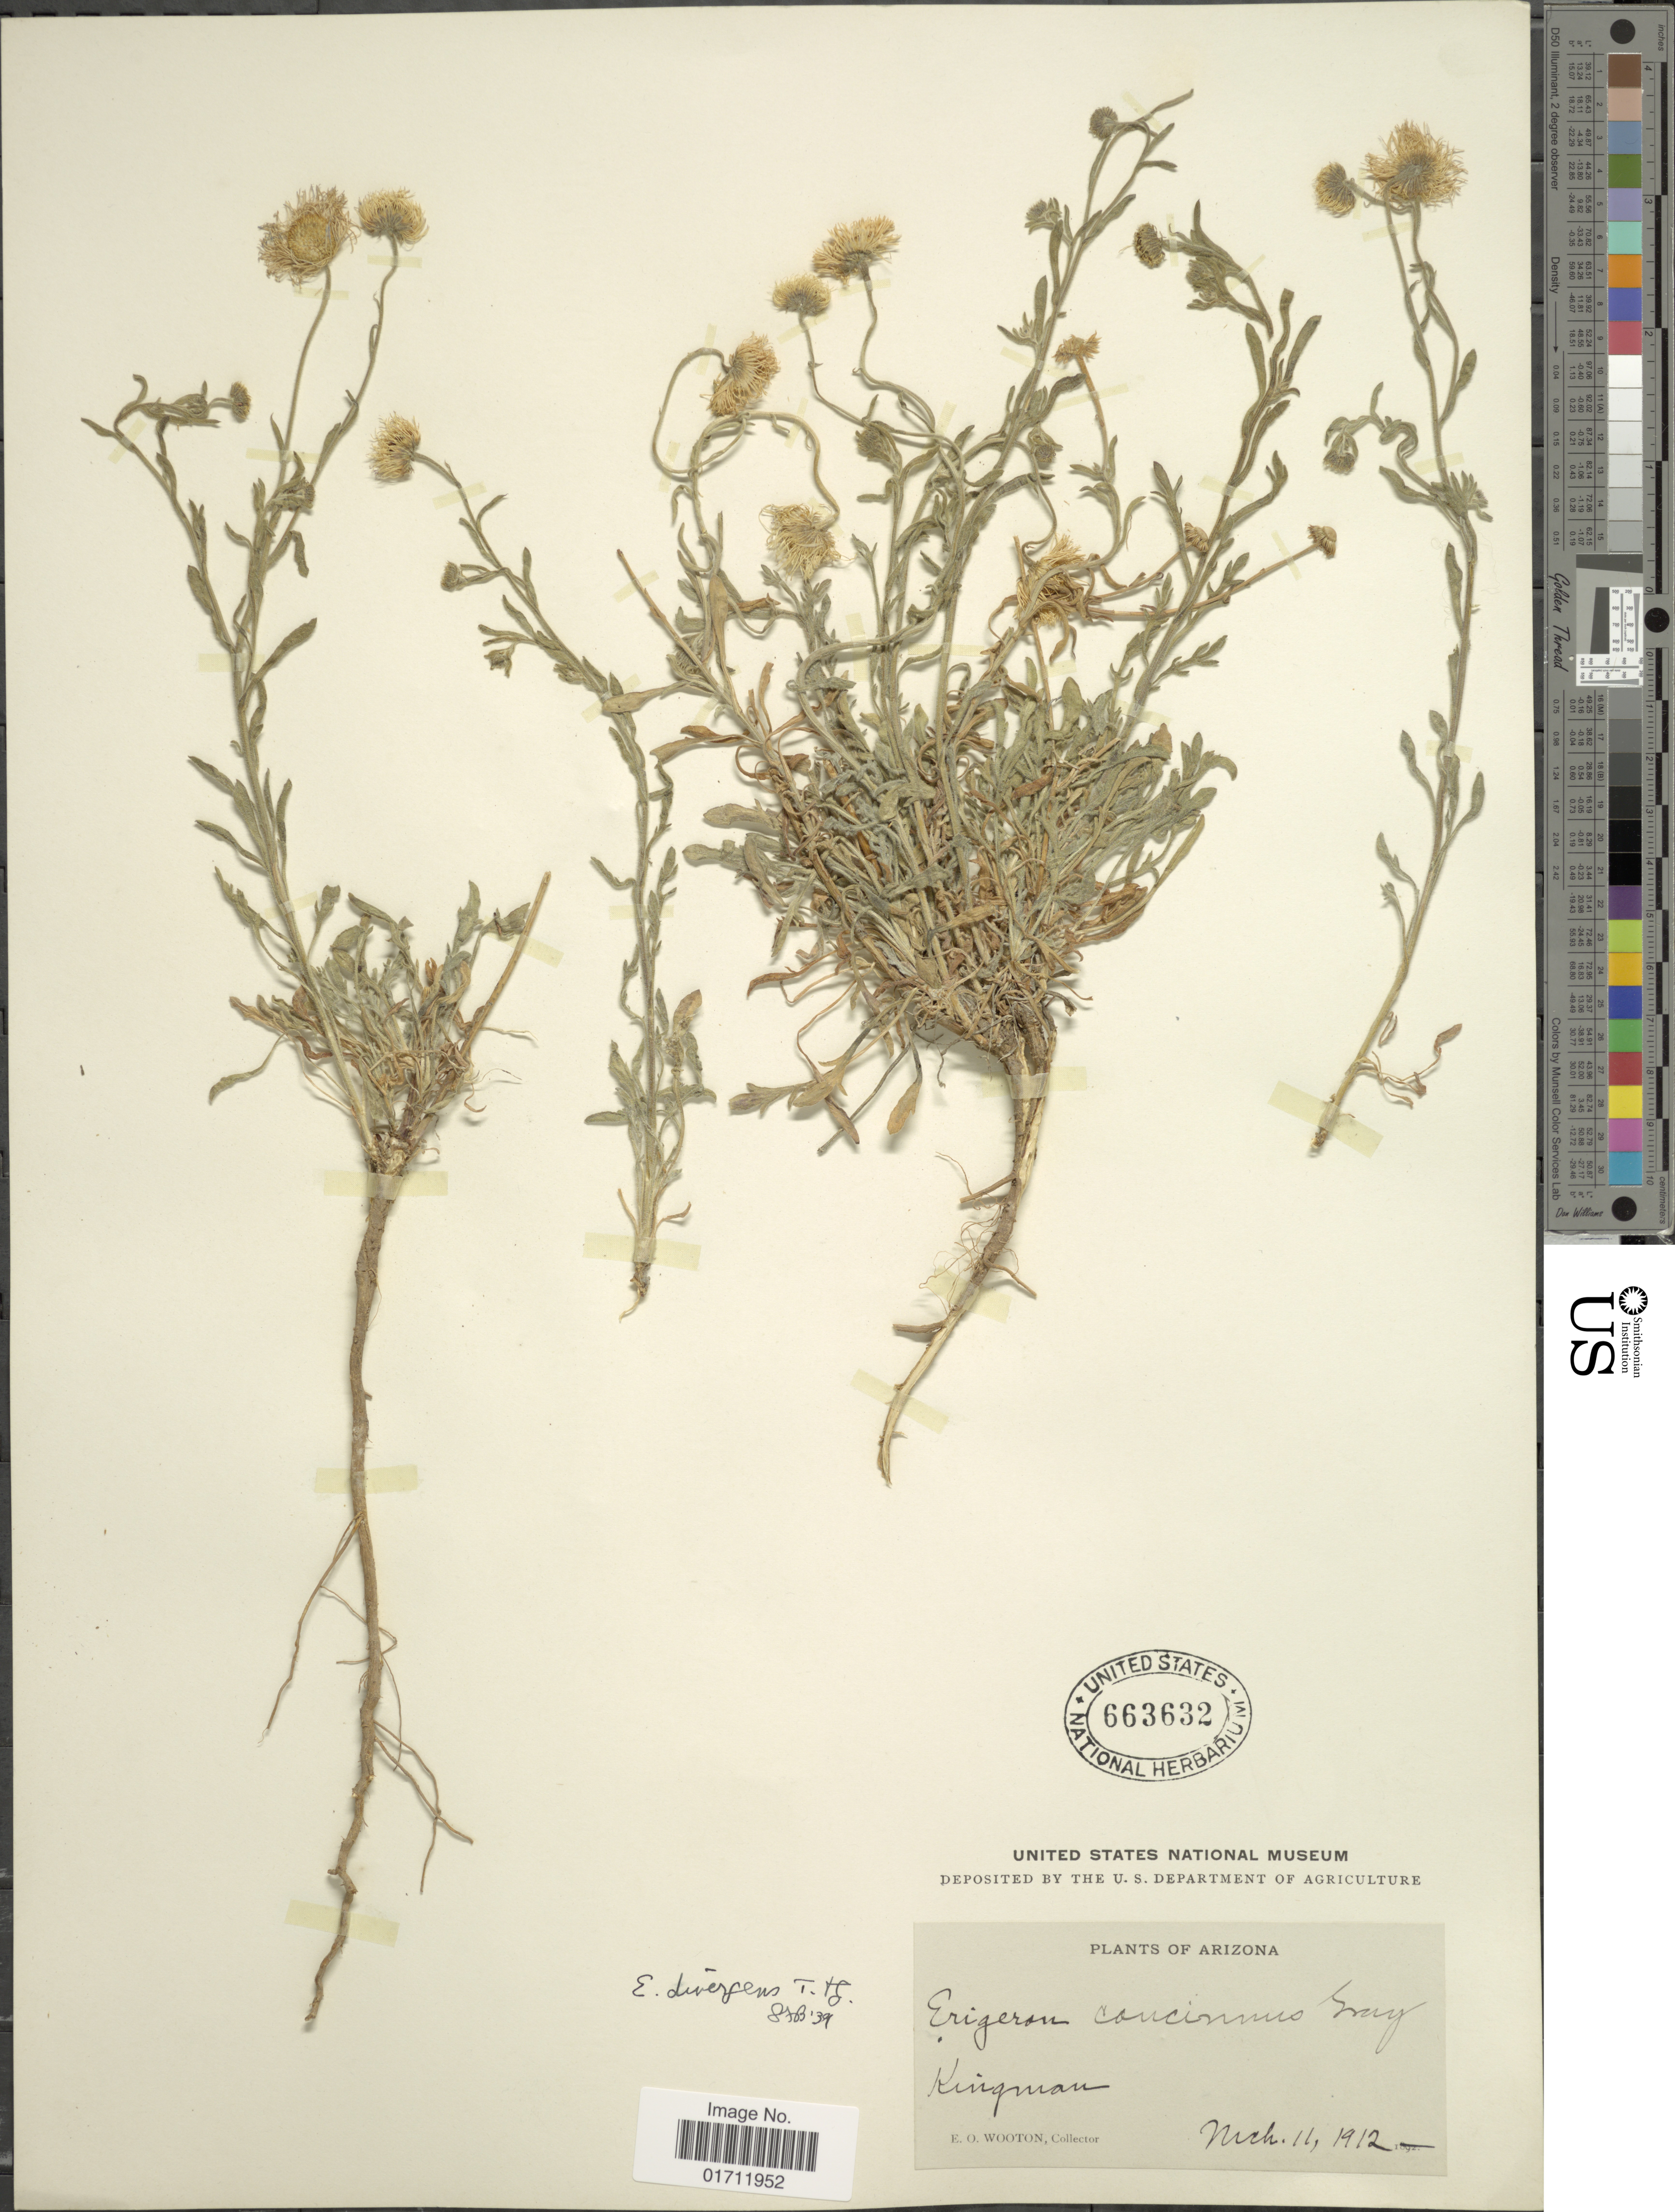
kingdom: Plantae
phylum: Tracheophyta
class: Magnoliopsida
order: Asterales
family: Asteraceae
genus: Erigeron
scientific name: Erigeron divergens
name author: Torr. & A. Gray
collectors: E. O. Wooton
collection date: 1912-03-11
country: United States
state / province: Arizona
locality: Kingman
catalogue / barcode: US 663632